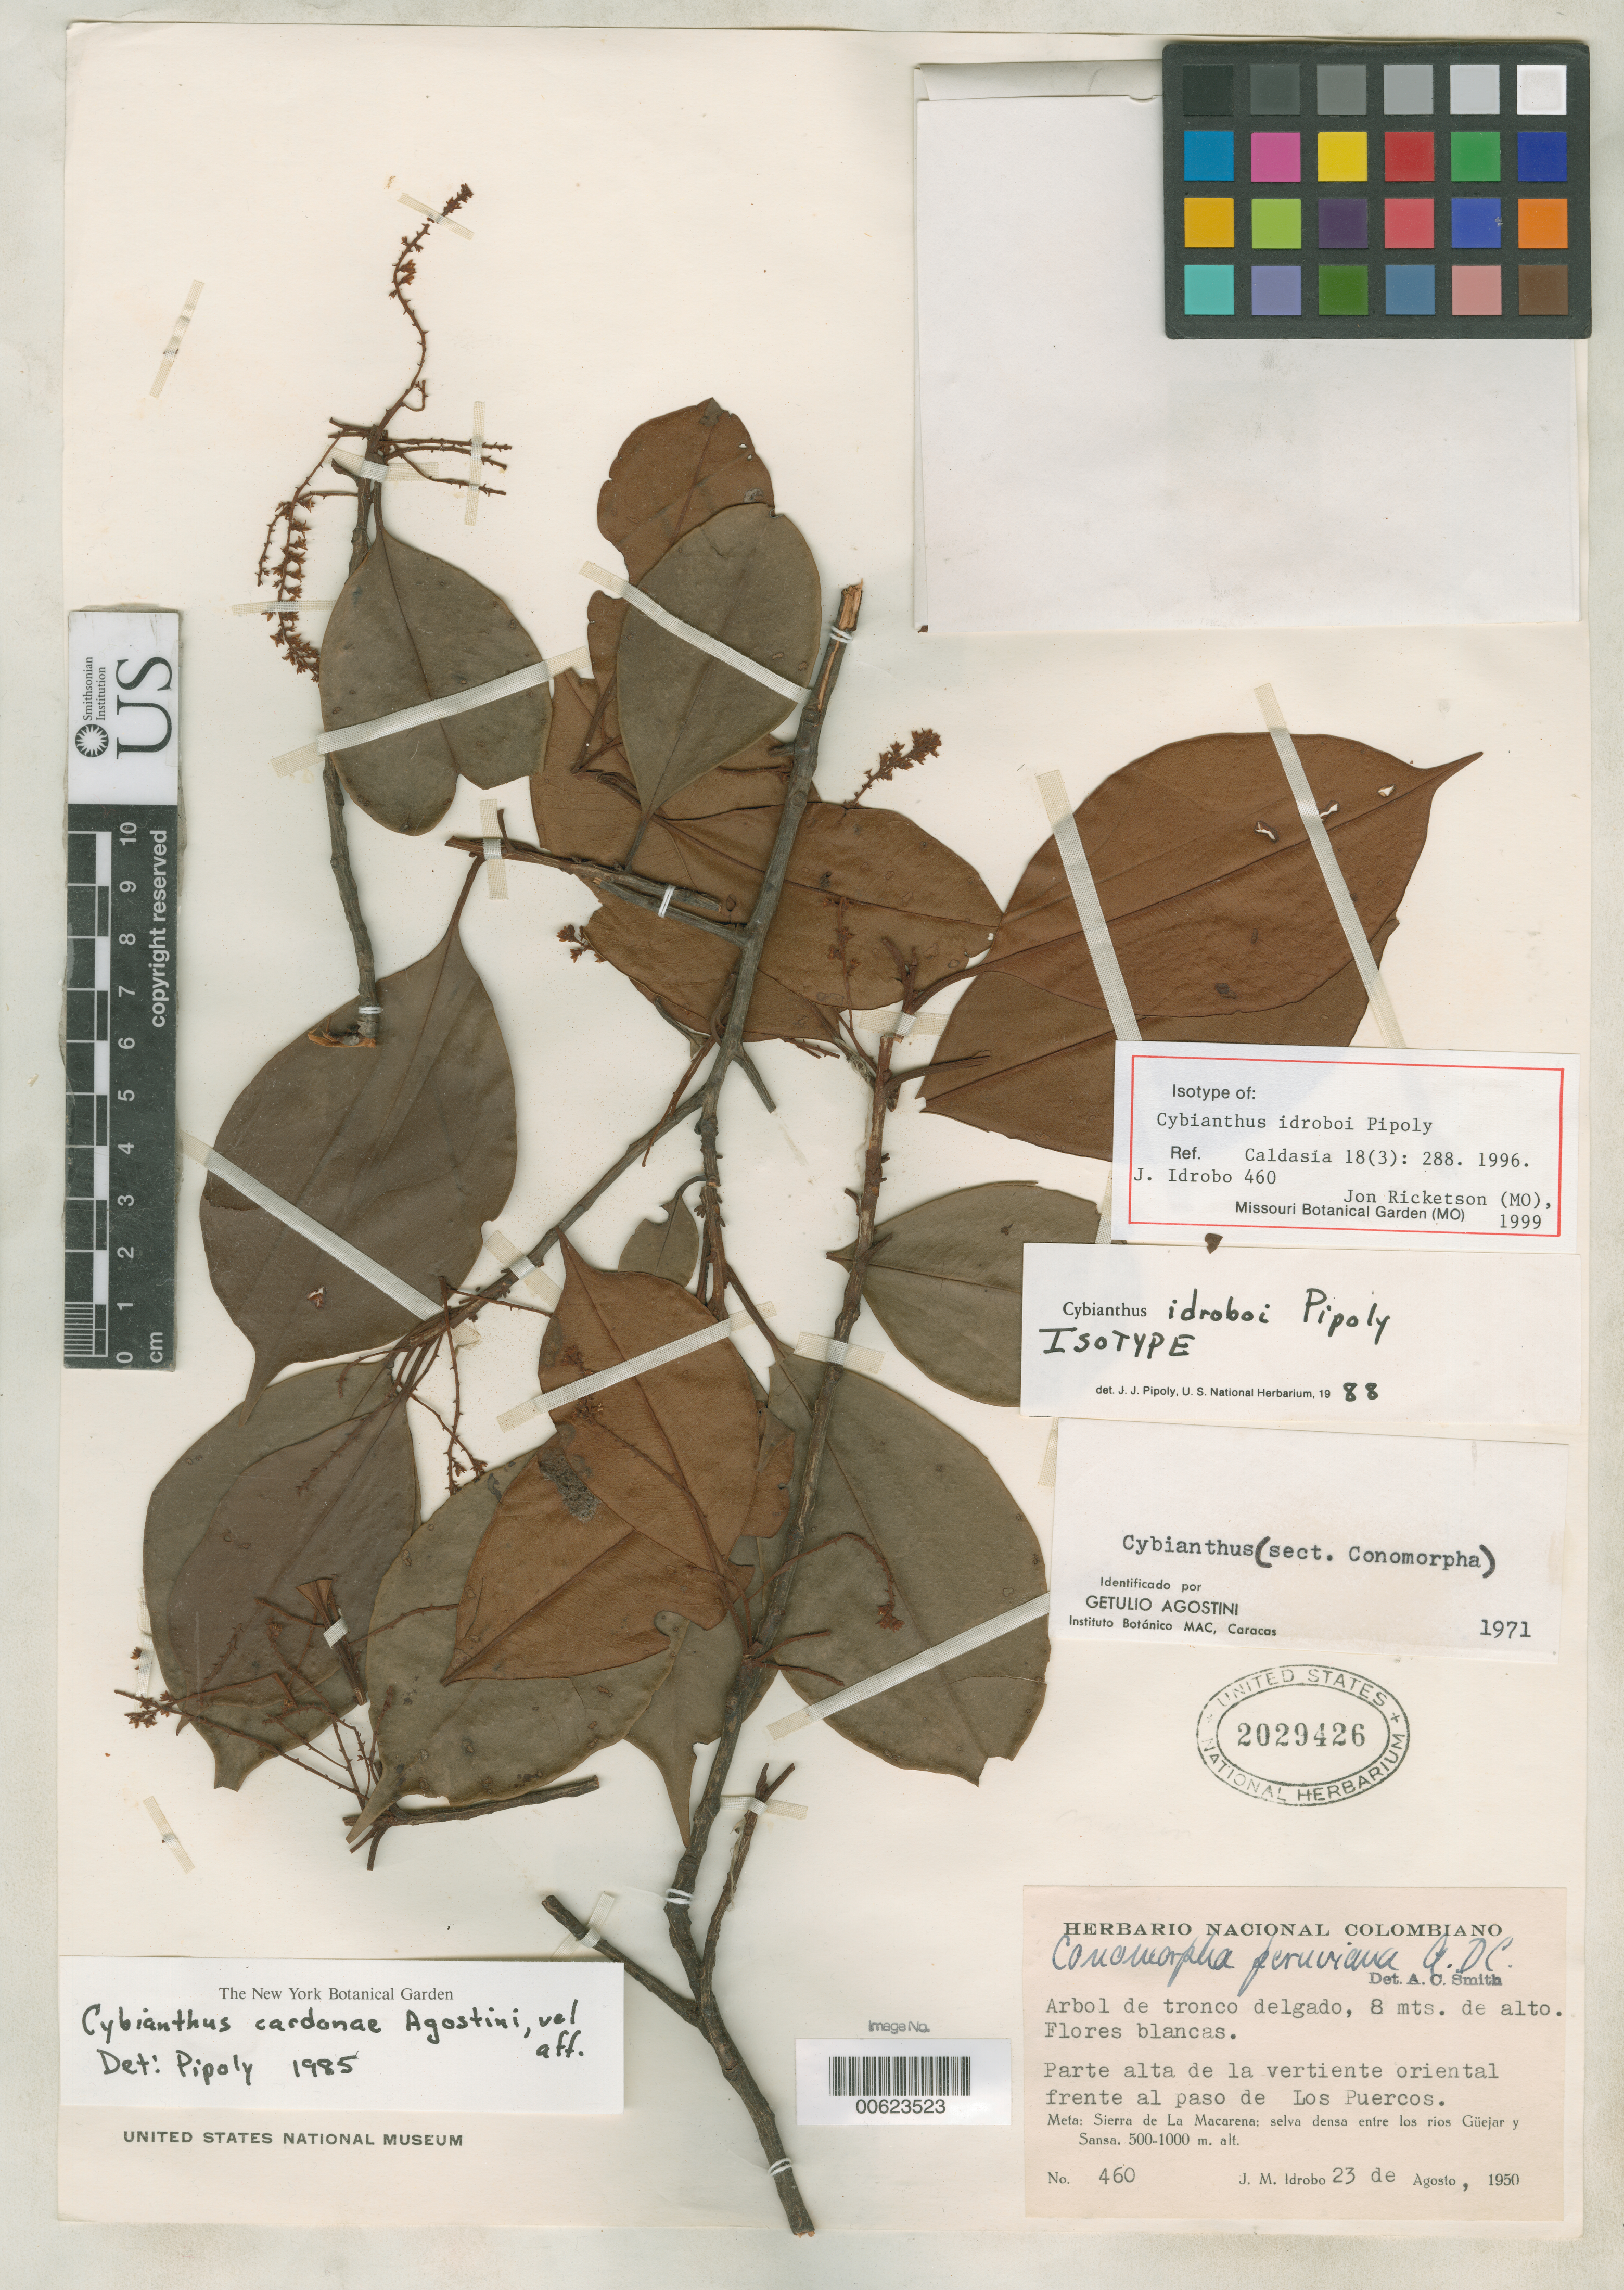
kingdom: Plantae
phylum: Tracheophyta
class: Magnoliopsida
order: Ericales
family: Primulaceae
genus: Cybianthus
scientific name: Cybianthus idroboi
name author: Pipoly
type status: Isotype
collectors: J. M. Idrobo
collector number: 460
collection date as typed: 23 Aug 1950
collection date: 1950-08-23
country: Colombia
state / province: Meta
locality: Sierra de La Macarena, selva densa entre Los Rios Guejar y Sansa.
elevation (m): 500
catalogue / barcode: US 2029426